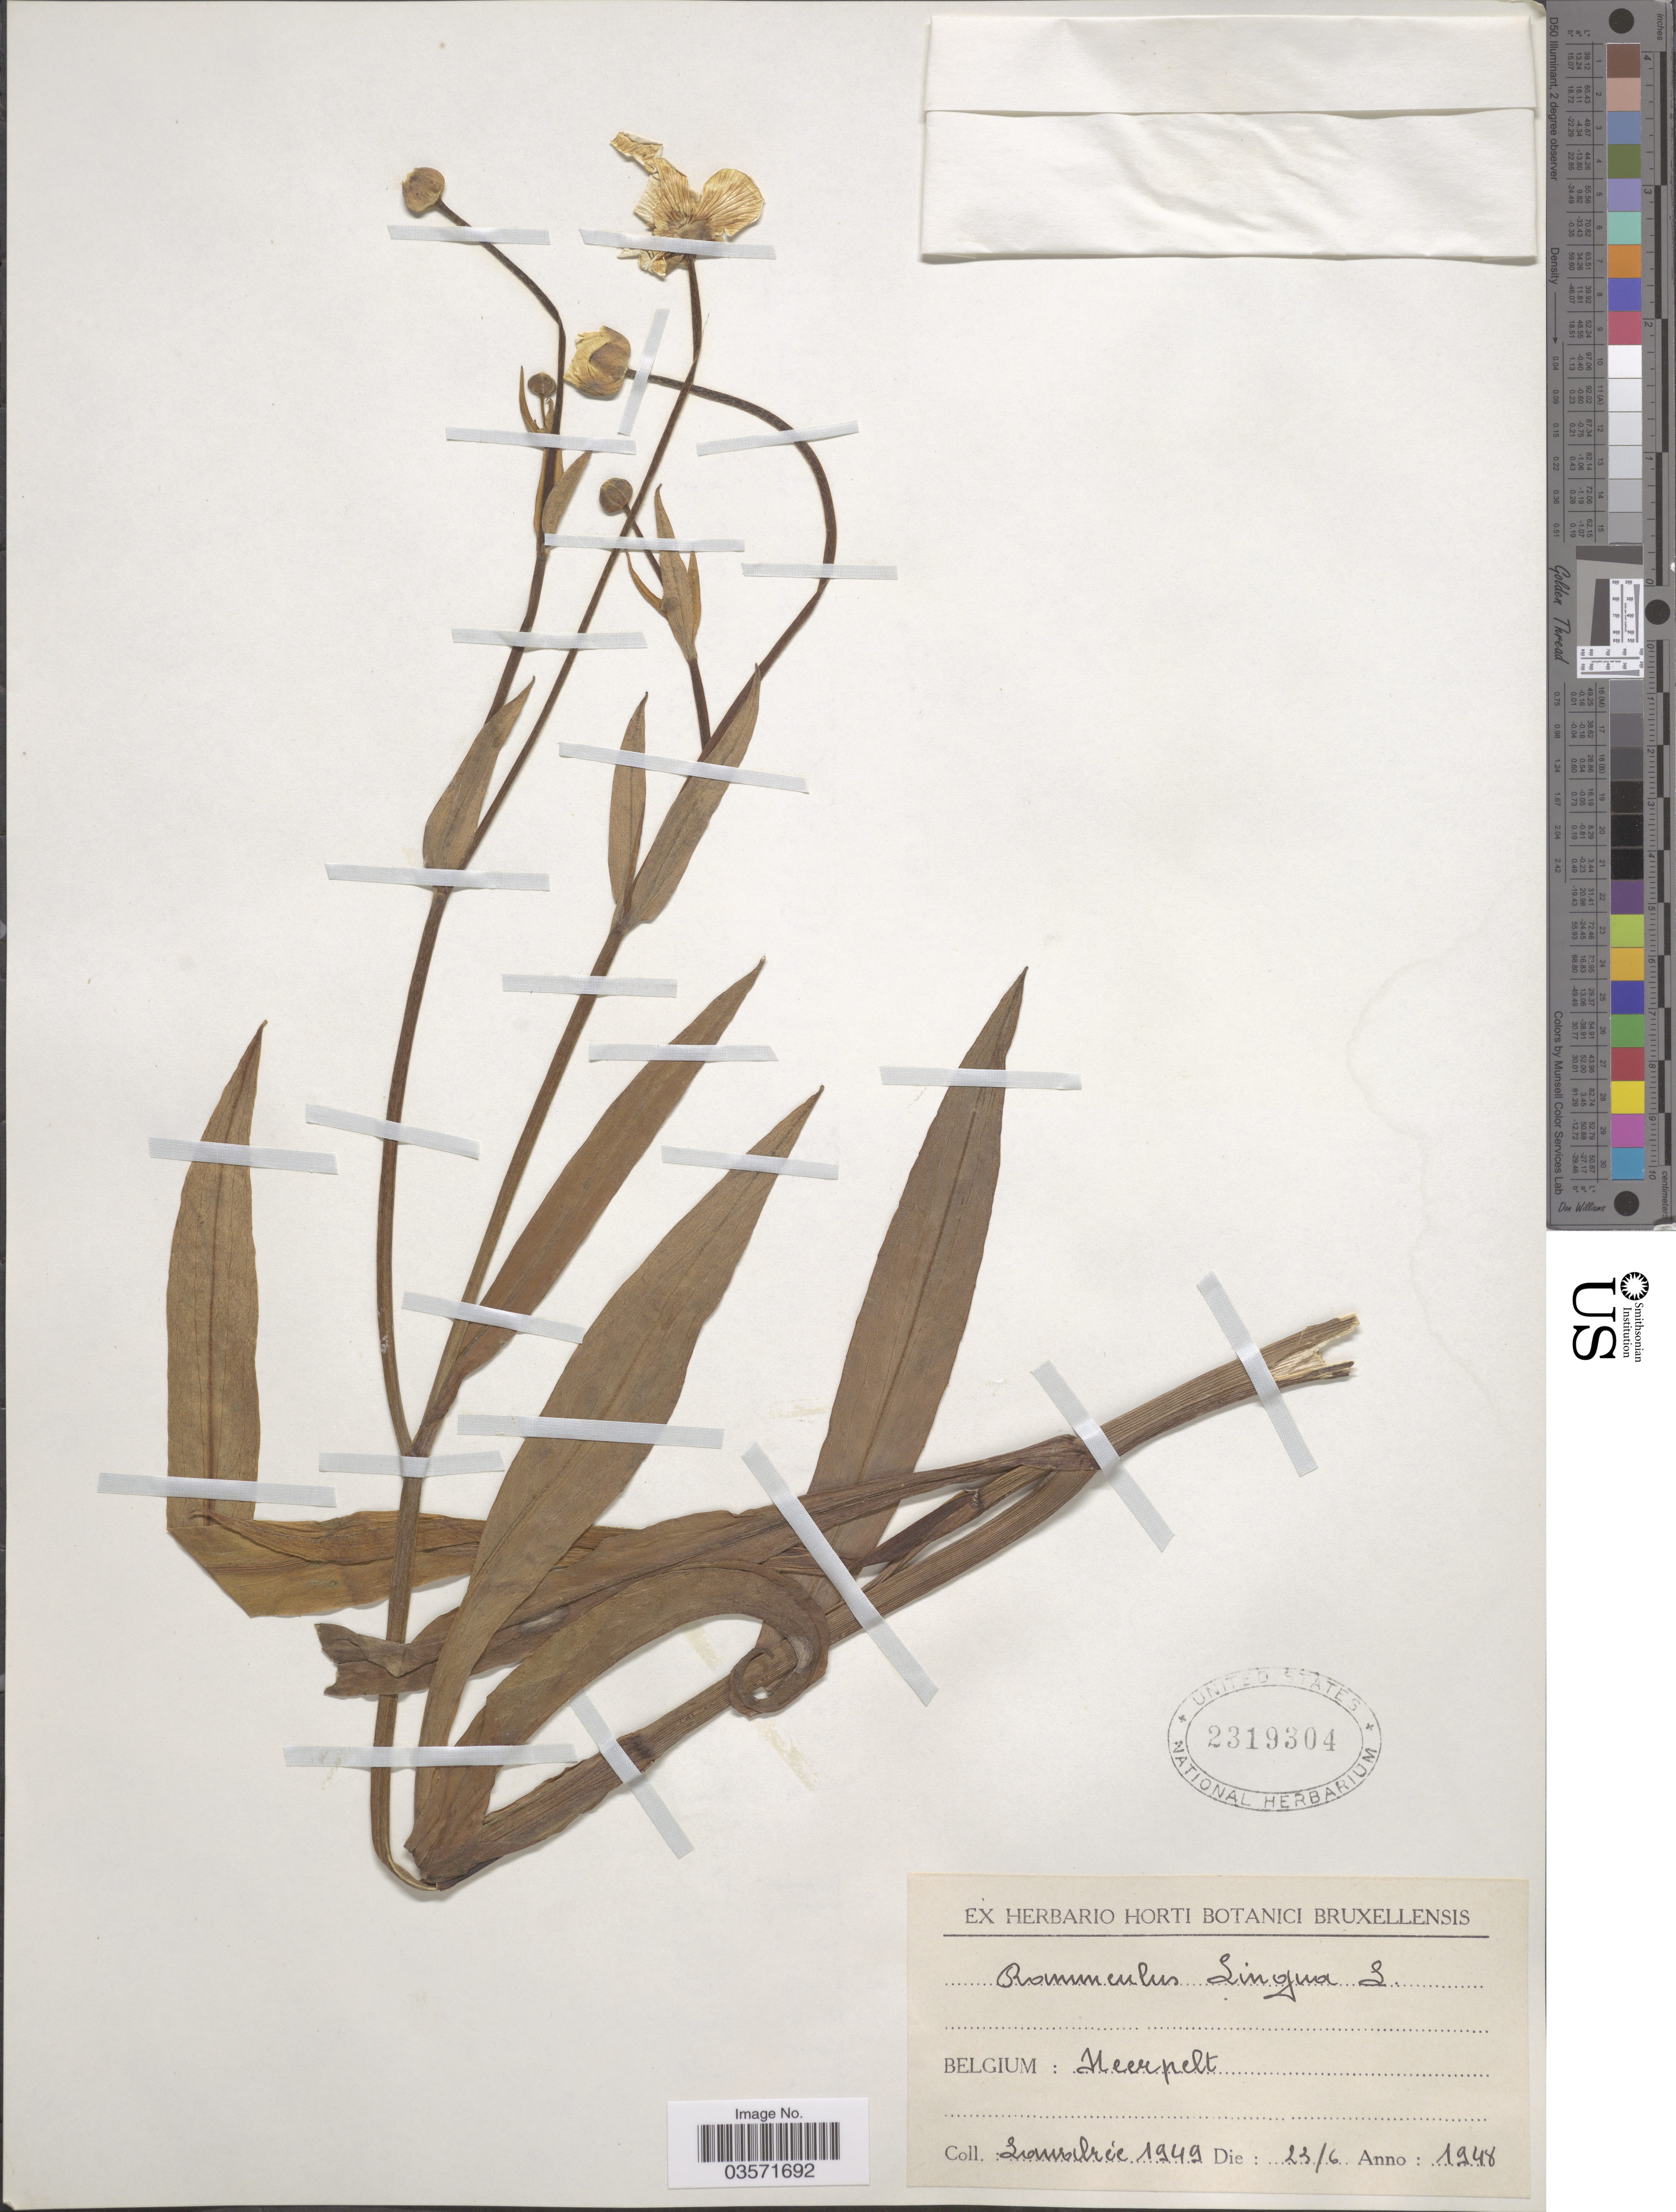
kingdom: Plantae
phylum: Tracheophyta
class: Magnoliopsida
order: Ranunculales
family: Ranunculaceae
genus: Ranunculus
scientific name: Ranunculus lingua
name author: L.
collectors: Louvalrée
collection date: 1948-06-23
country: Belgium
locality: Heerpelt.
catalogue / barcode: US 2319304